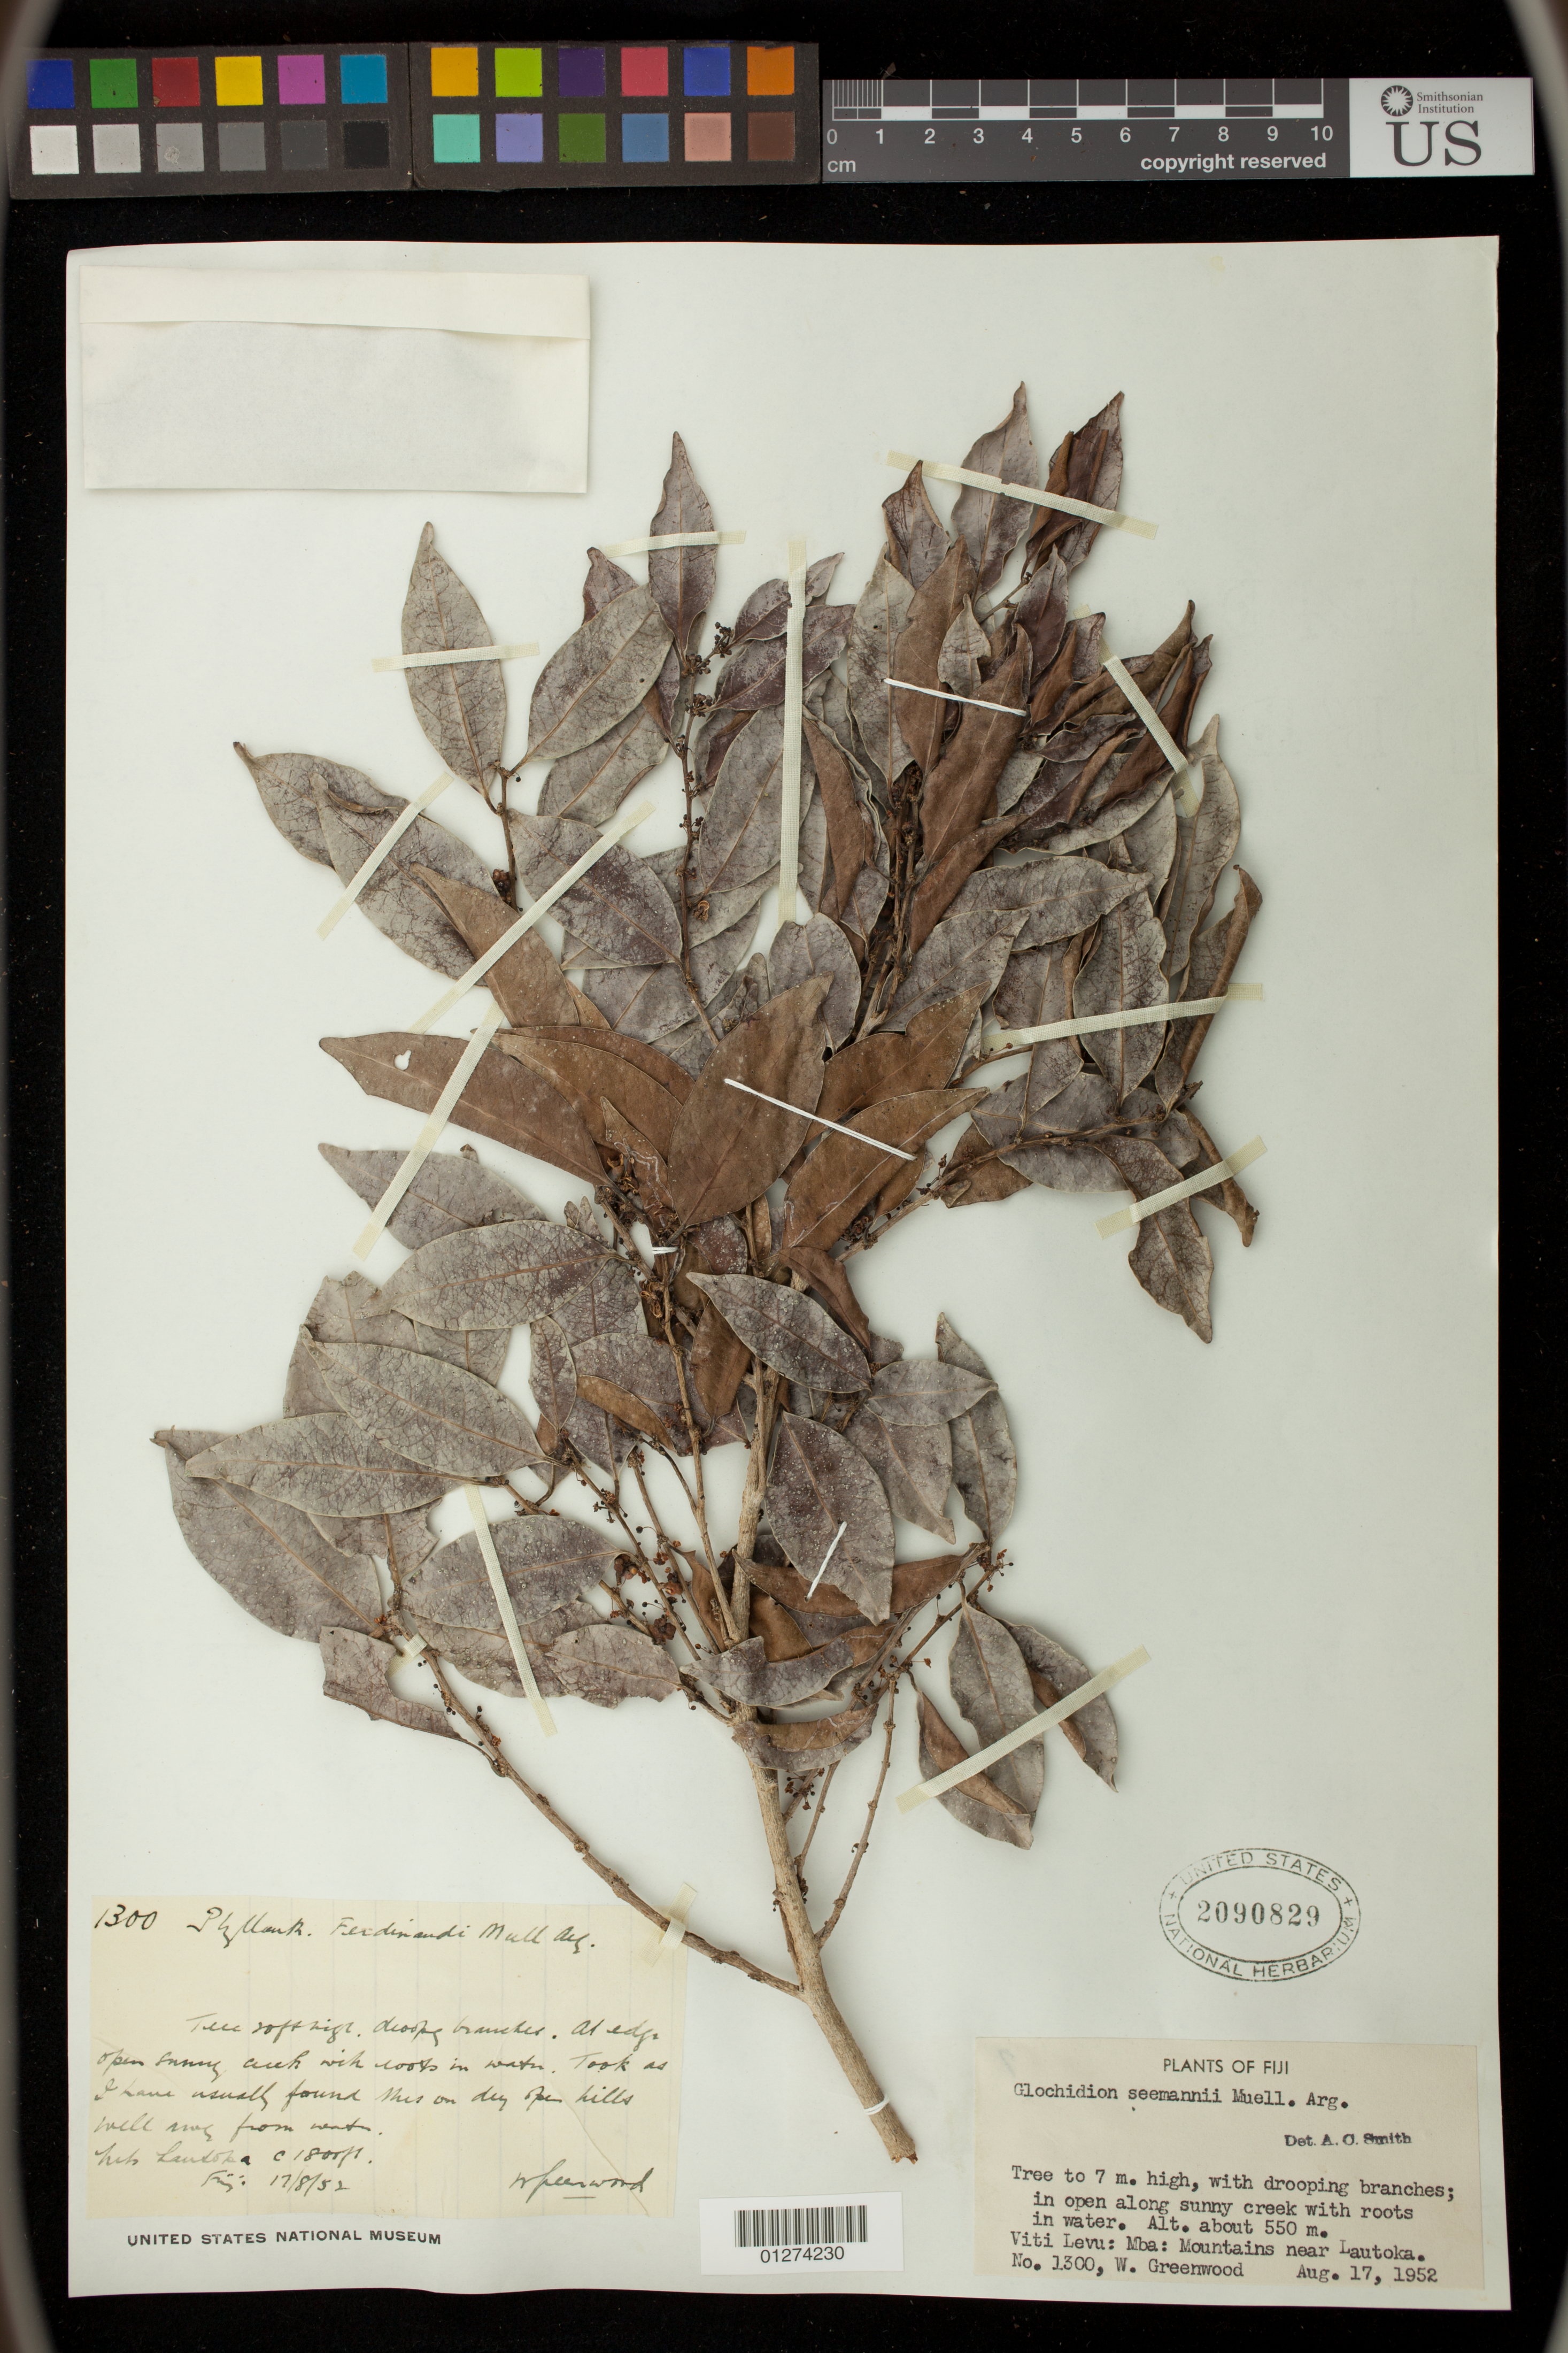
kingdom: Plantae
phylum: Tracheophyta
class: Magnoliopsida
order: Malpighiales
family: Phyllanthaceae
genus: Phyllanthus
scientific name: Phyllanthus seemannii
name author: (Müll. Arg.) Müll. Arg.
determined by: Wagner, W. L., (BOT), Smithsonian Institution - National Museum of Natural History (UNITED STATES)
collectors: W. Greenwood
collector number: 1300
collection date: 1952-08-17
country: Fiji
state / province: Western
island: Viti Levu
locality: Mba: Mountains near Lautoka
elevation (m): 550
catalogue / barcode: US 2090829